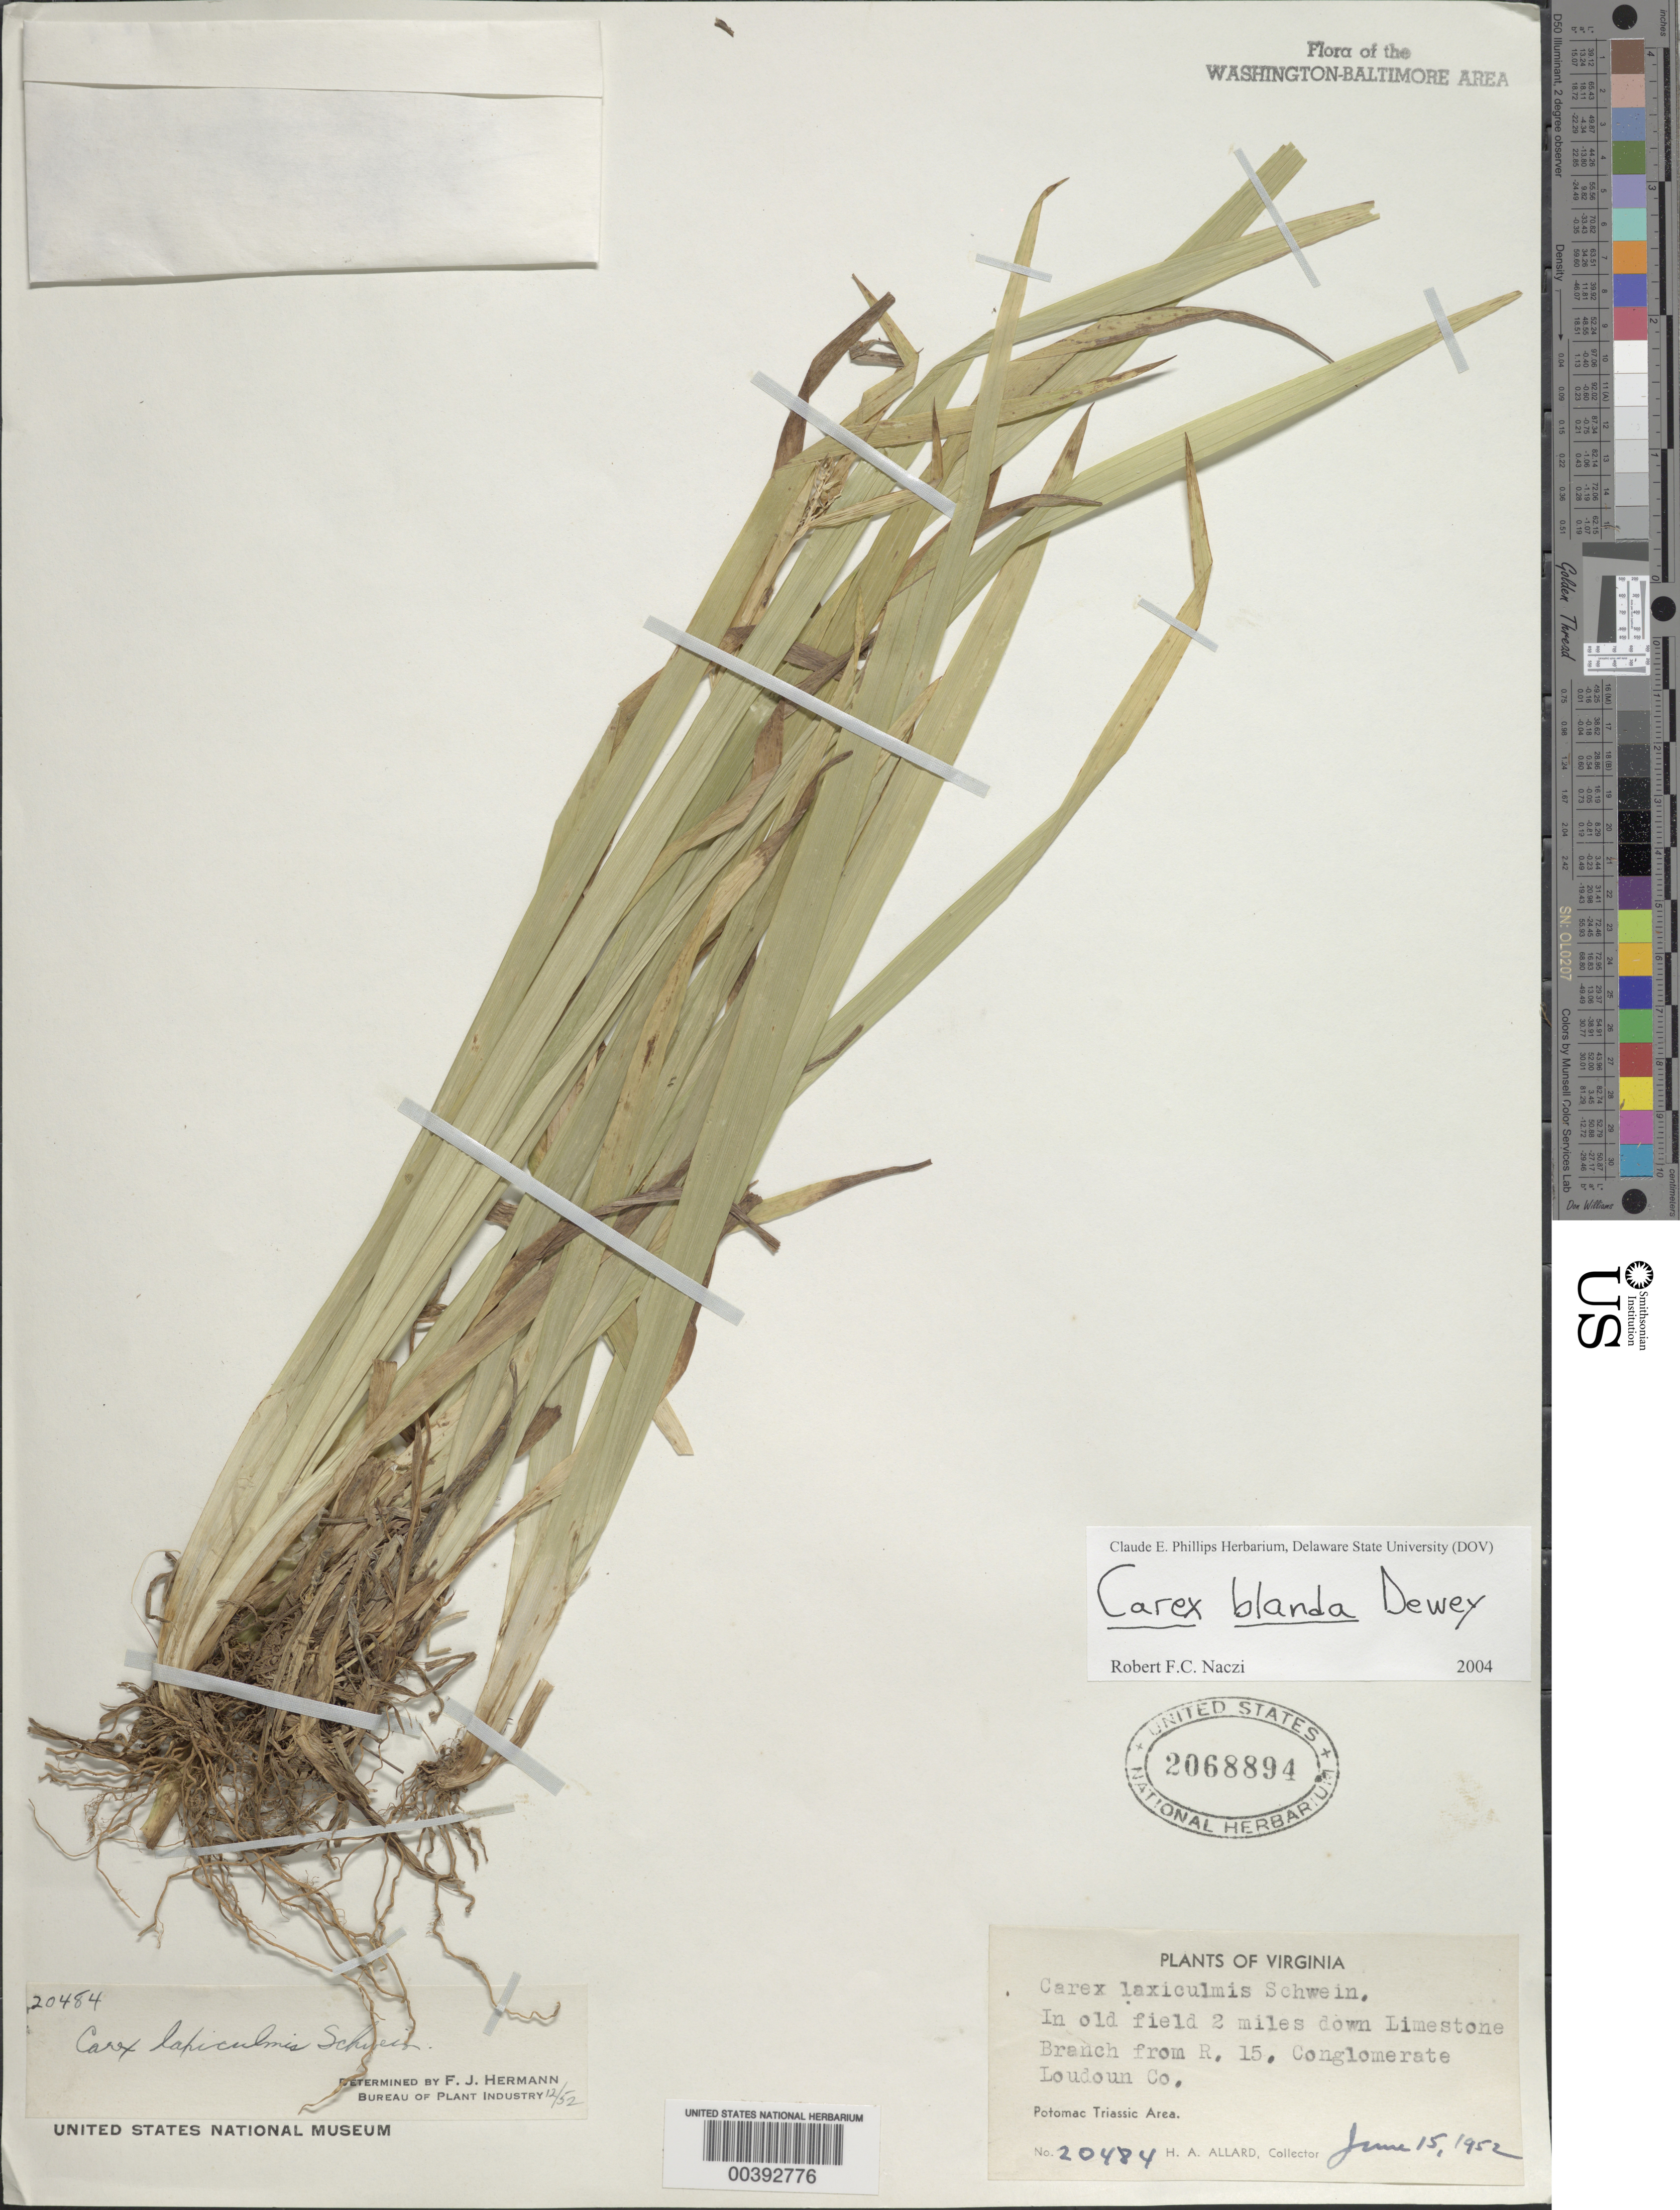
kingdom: Plantae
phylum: Tracheophyta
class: Liliopsida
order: Poales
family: Cyperaceae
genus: Carex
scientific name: Carex blanda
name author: Dewey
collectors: H. A. Allard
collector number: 20484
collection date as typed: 15 Jun 1952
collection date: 1952-06-15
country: United States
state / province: Virginia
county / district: Loudoun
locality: downstream from Route 15 on Limestone Branch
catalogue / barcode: US 2068894